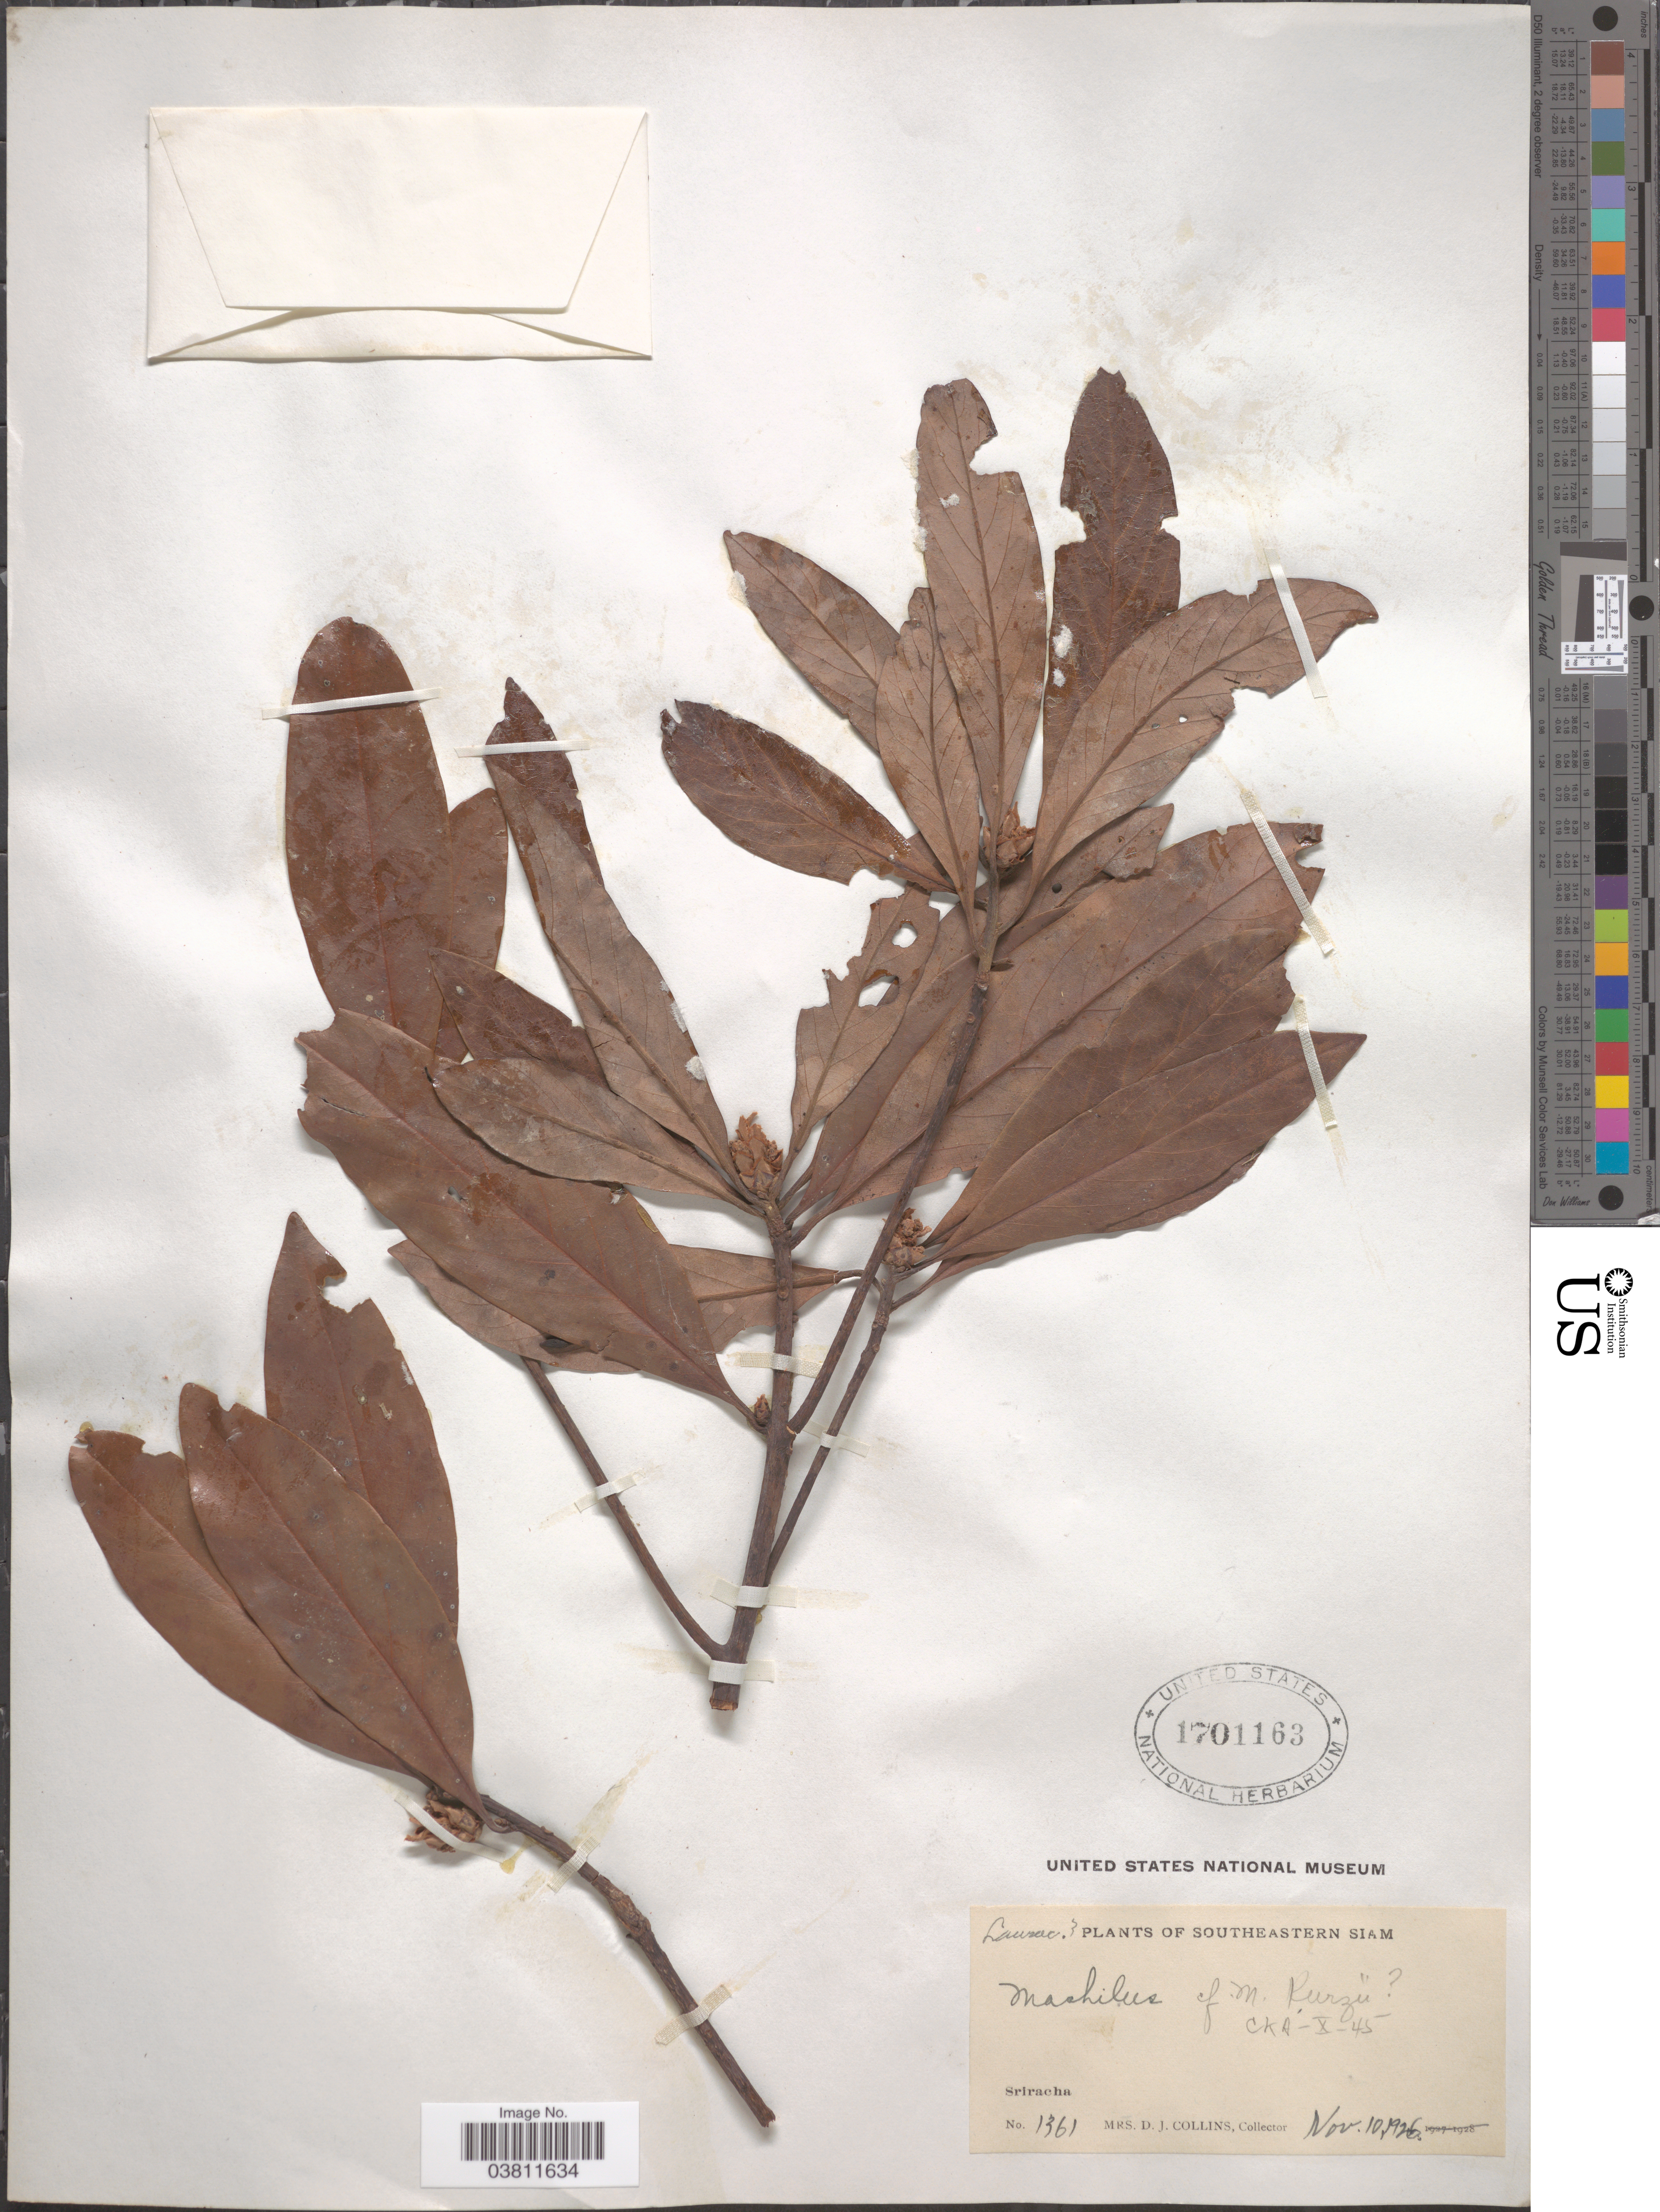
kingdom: Plantae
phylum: Tracheophyta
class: Magnoliopsida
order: Laurales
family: Lauraceae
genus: Machilus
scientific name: Machilus kurzii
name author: King ex Hook. f.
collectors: Mrs. D. J. Collins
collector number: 1361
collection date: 1926-11-10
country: Thailand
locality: Southeastern Siam. Sriracha.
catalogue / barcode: US 1701163